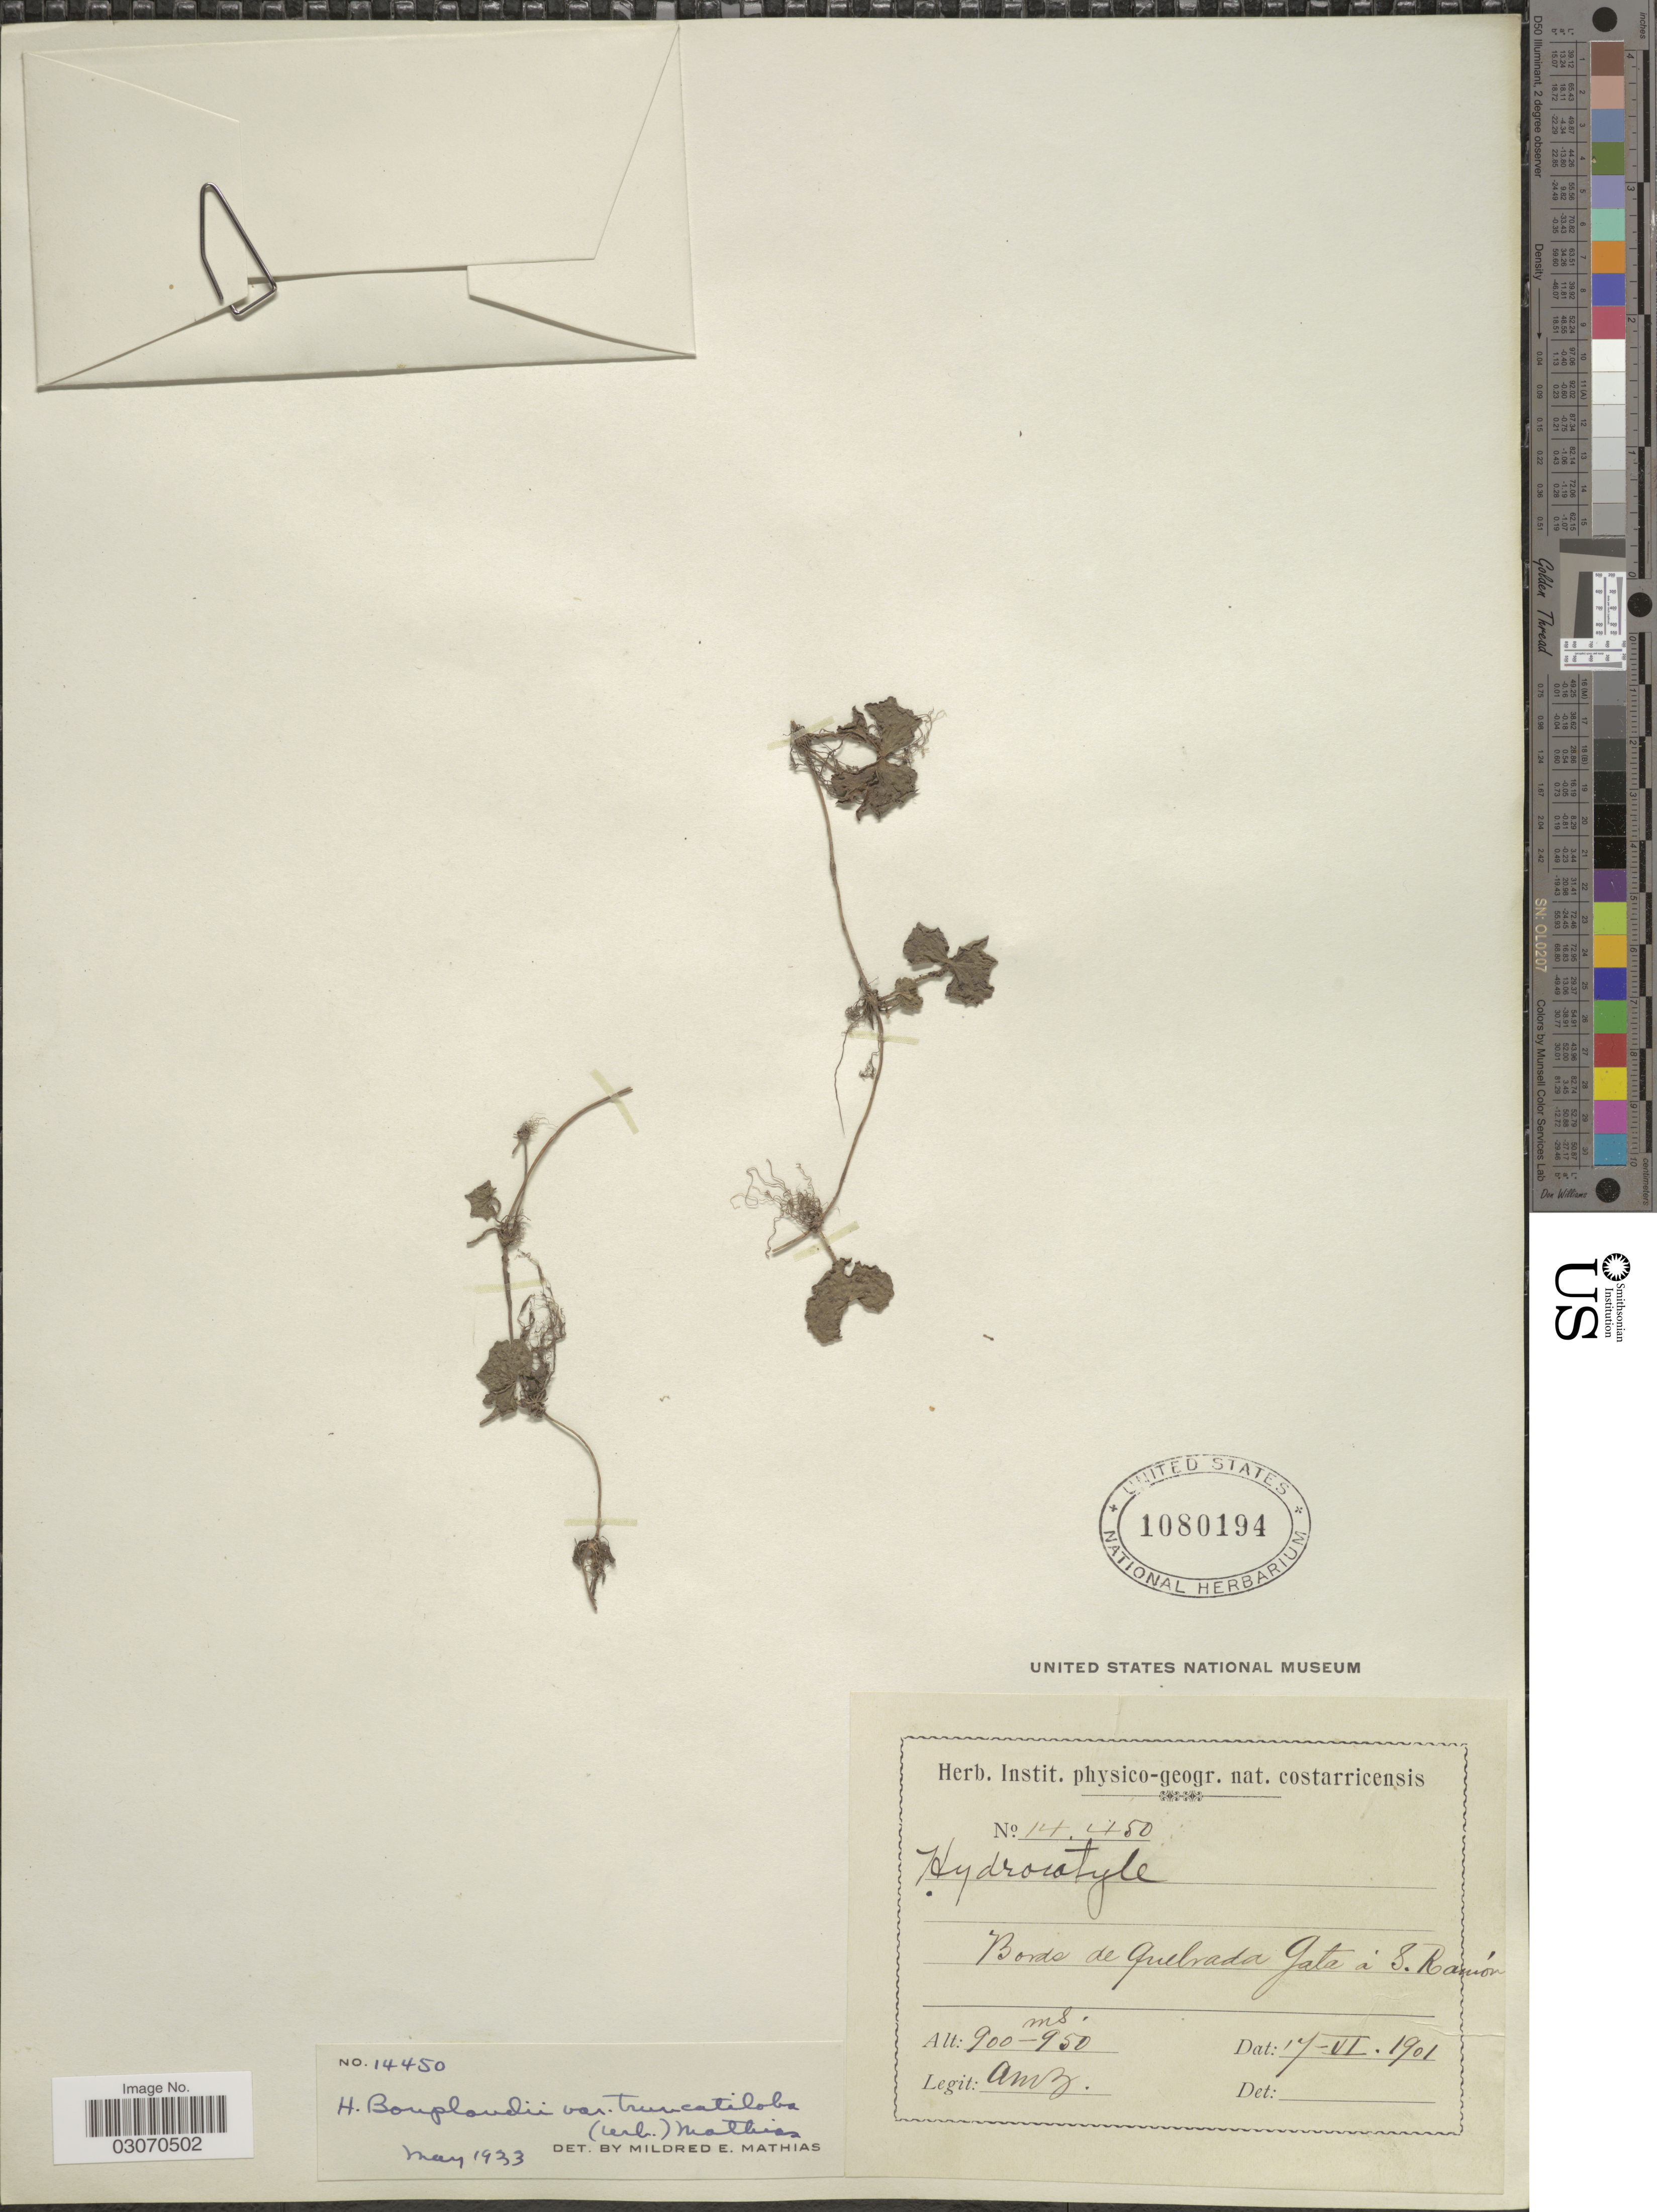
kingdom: Plantae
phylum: Tracheophyta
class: Magnoliopsida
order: Apiales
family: Araliaceae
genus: Hydrocotyle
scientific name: Hydrocotyle leucocephala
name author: Cham. & Schltdl.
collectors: A. Brenes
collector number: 14450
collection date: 1901-06-17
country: Costa Rica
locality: Bords de quebrada Gata á S. Ramón.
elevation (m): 900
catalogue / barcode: US 1080194